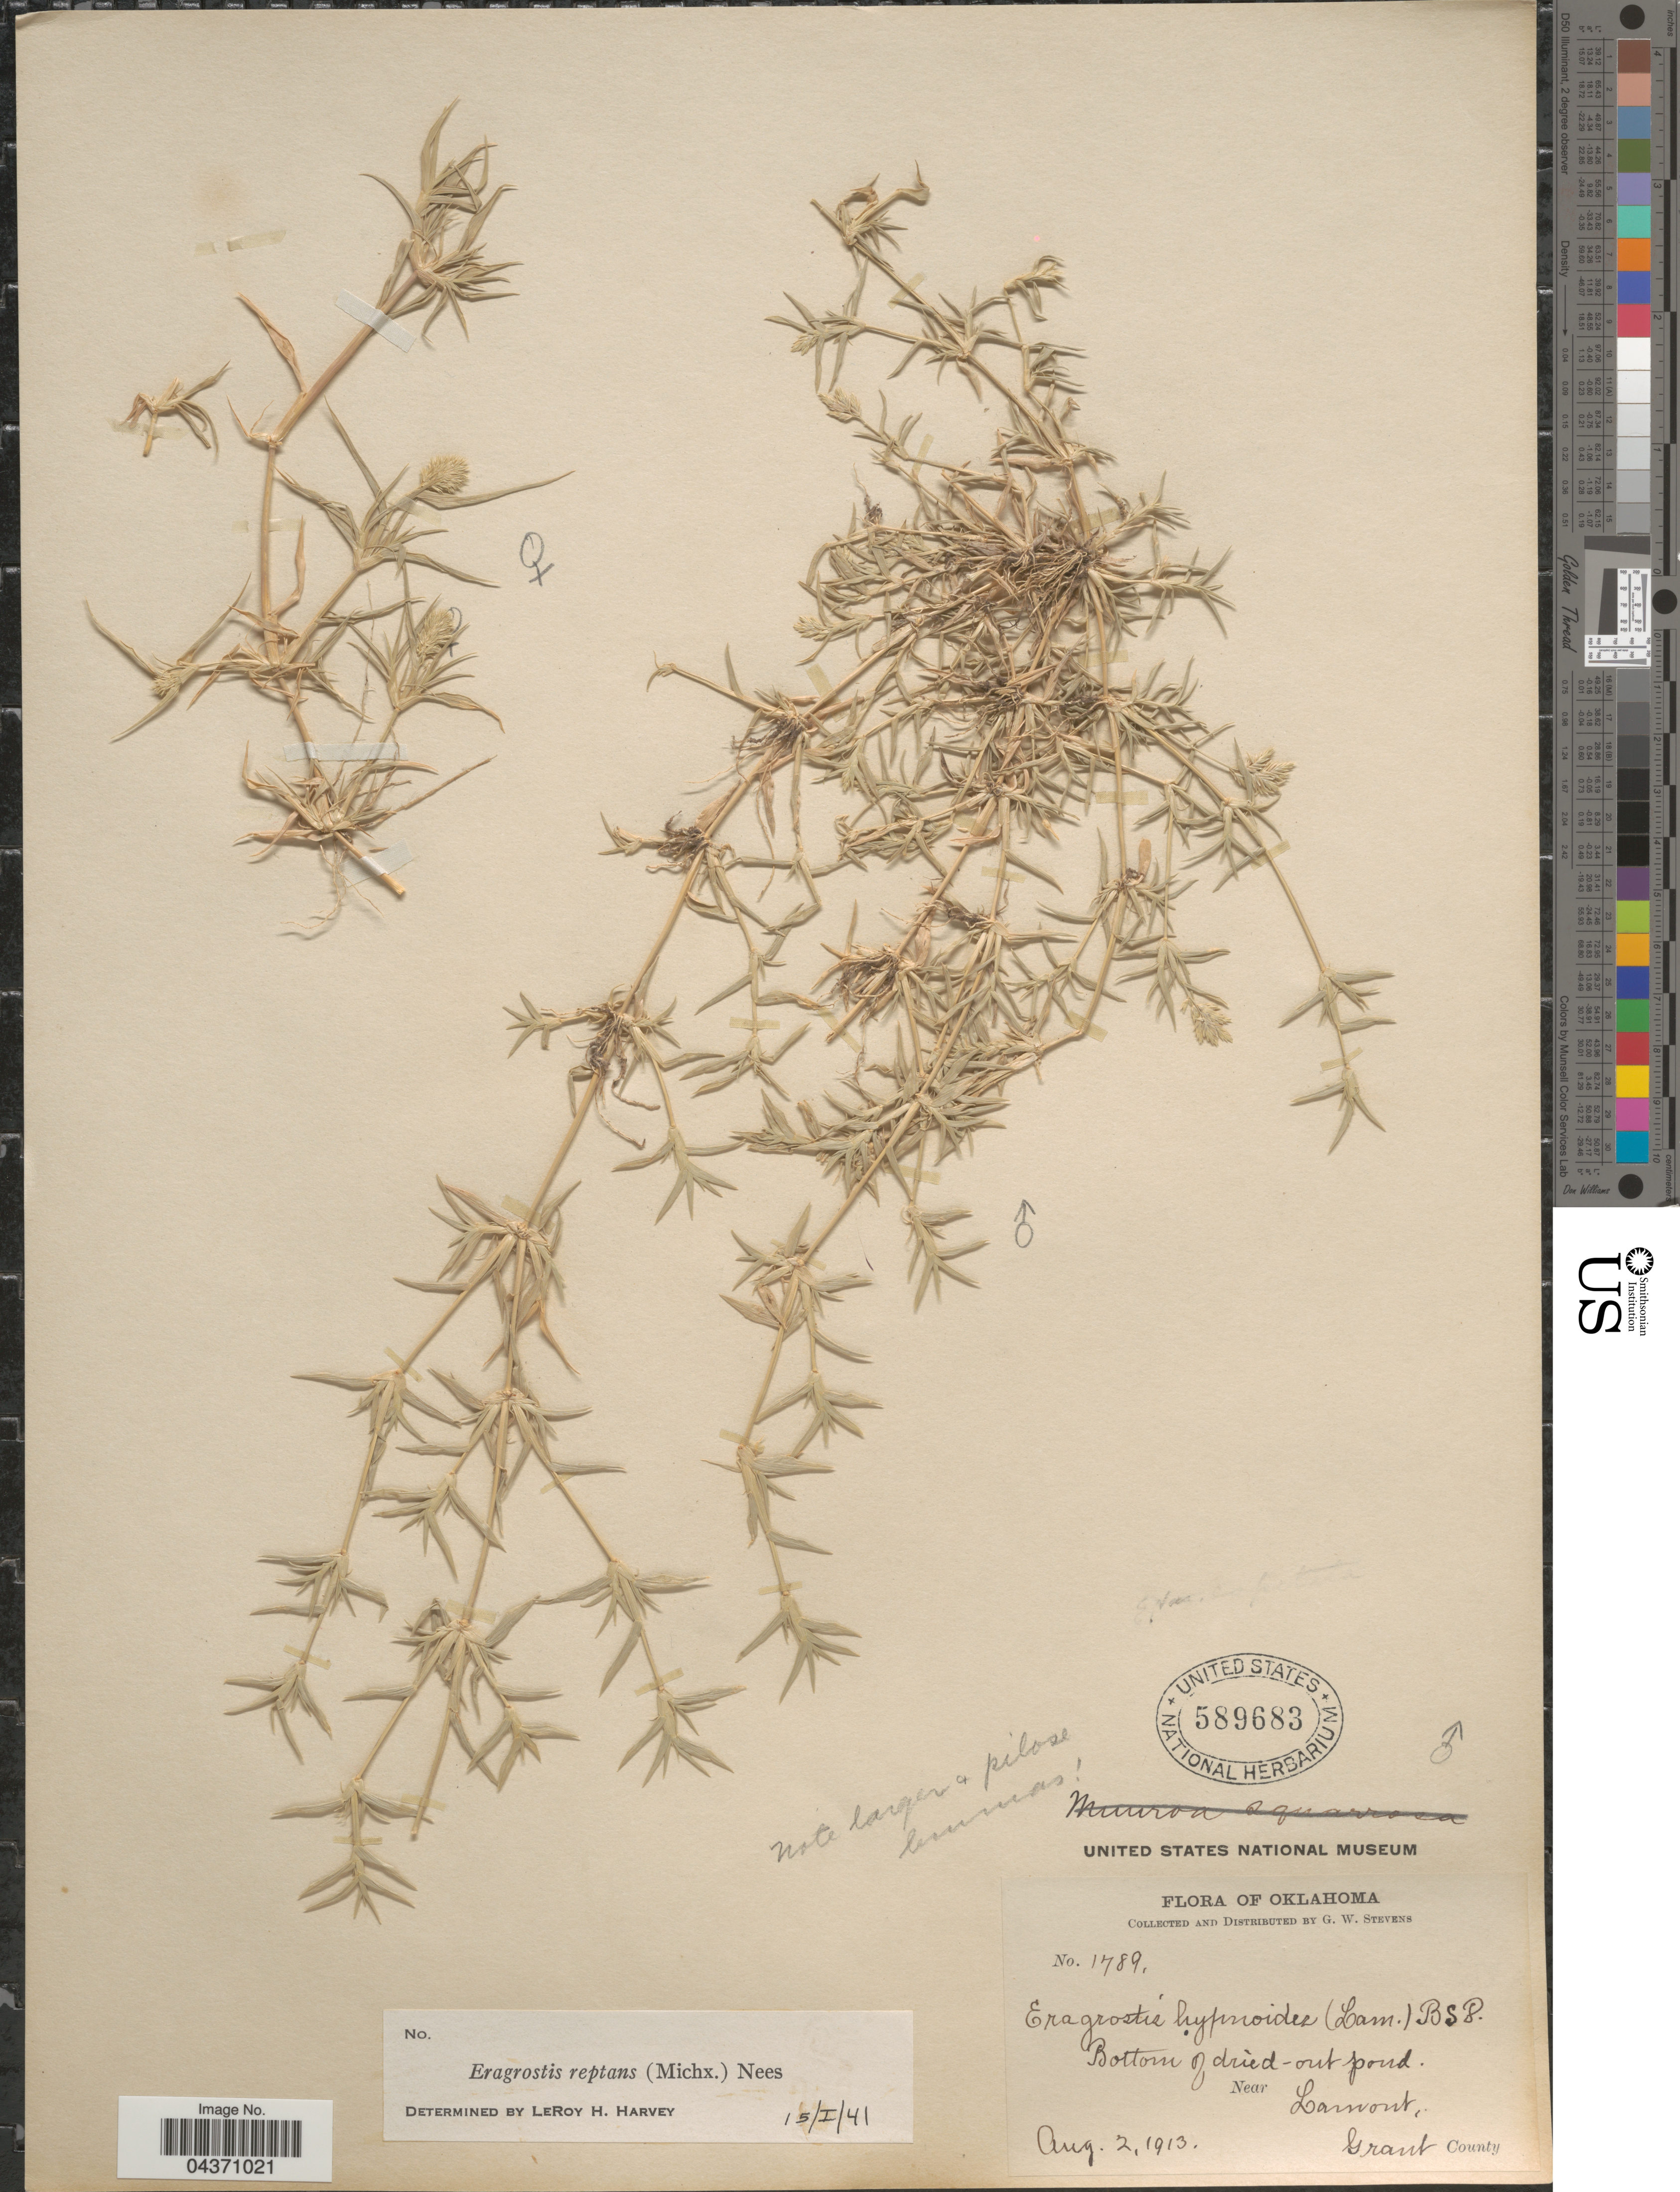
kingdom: Plantae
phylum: Tracheophyta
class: Liliopsida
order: Poales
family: Poaceae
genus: Eragrostis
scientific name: Eragrostis reptans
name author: (Michx.) Nees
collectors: G. W. Stevens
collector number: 1789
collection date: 1913-08-02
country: United States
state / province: Oklahoma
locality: Bottom of dried-out pond. Near Lamont, Grant County.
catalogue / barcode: US 589683